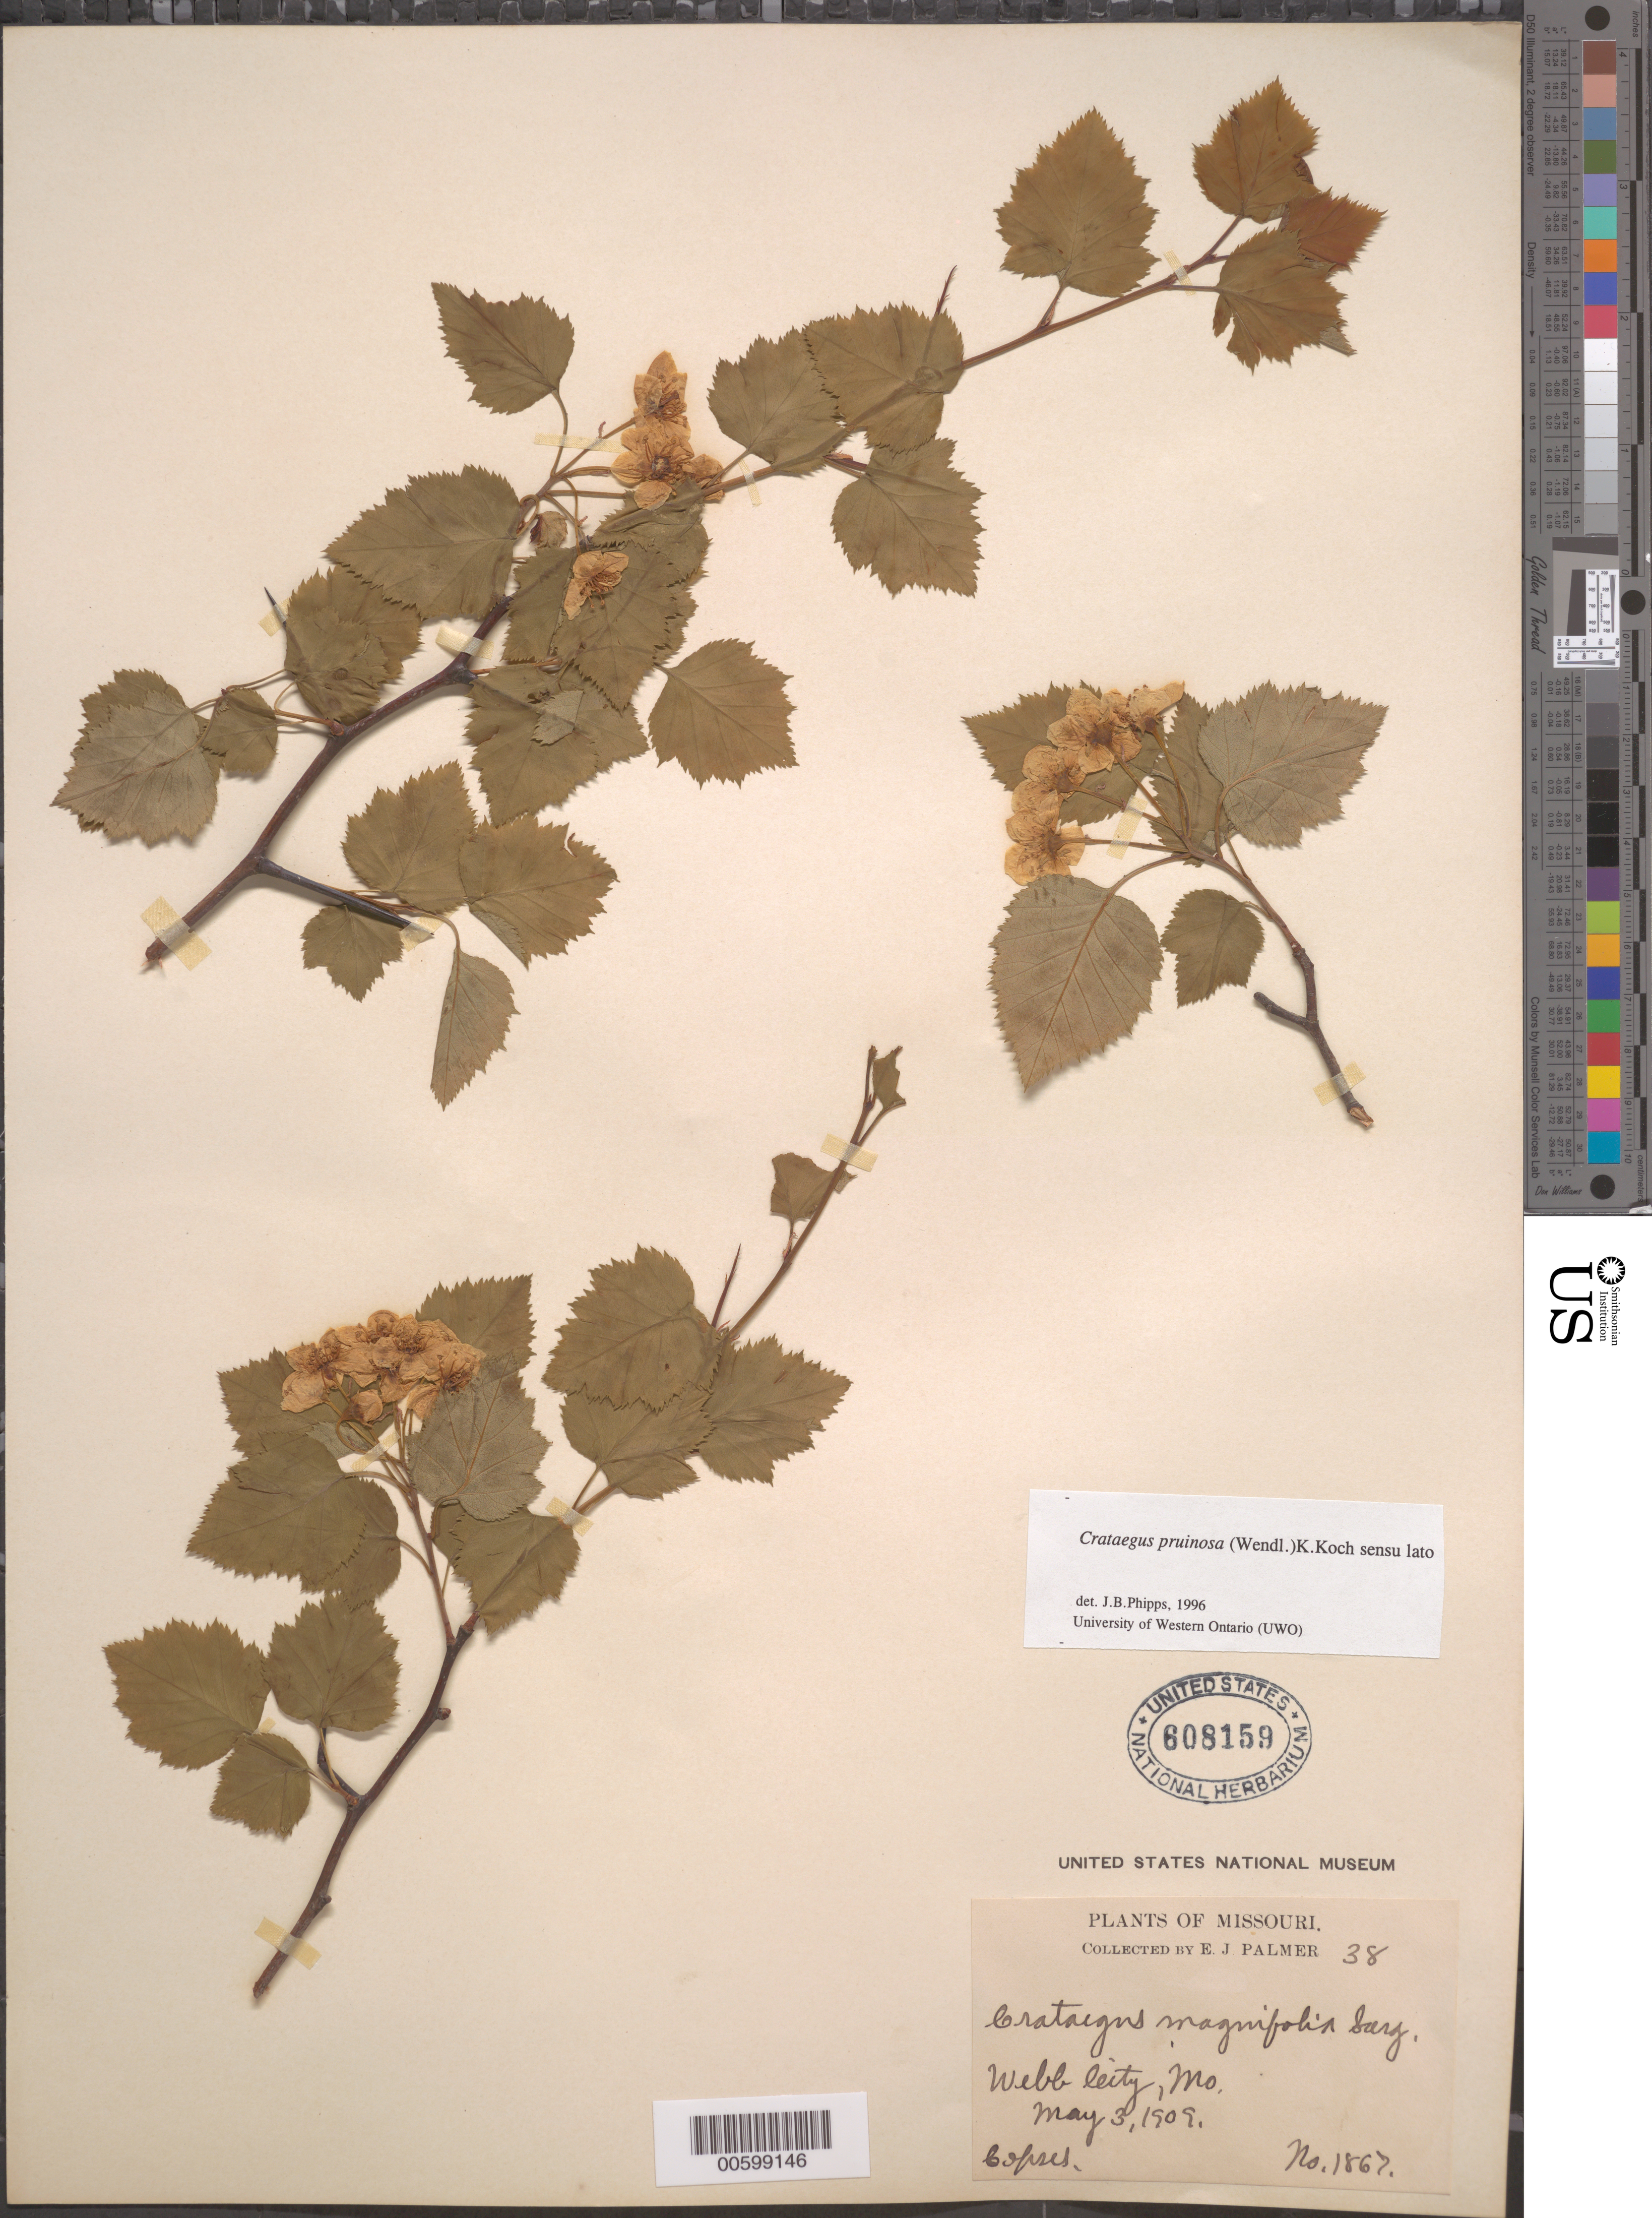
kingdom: Plantae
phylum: Tracheophyta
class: Magnoliopsida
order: Rosales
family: Rosaceae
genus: Crataegus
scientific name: Crataegus pruinosa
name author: (H.L. Wendl.) K. Koch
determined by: Phipps, James B., (UWO), University of Western Ontario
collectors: E. J. Palmer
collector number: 1867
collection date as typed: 03 May 1909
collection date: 1909-05-03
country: United States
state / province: Missouri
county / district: Jasper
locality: Webb City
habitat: Copses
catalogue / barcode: US 608159